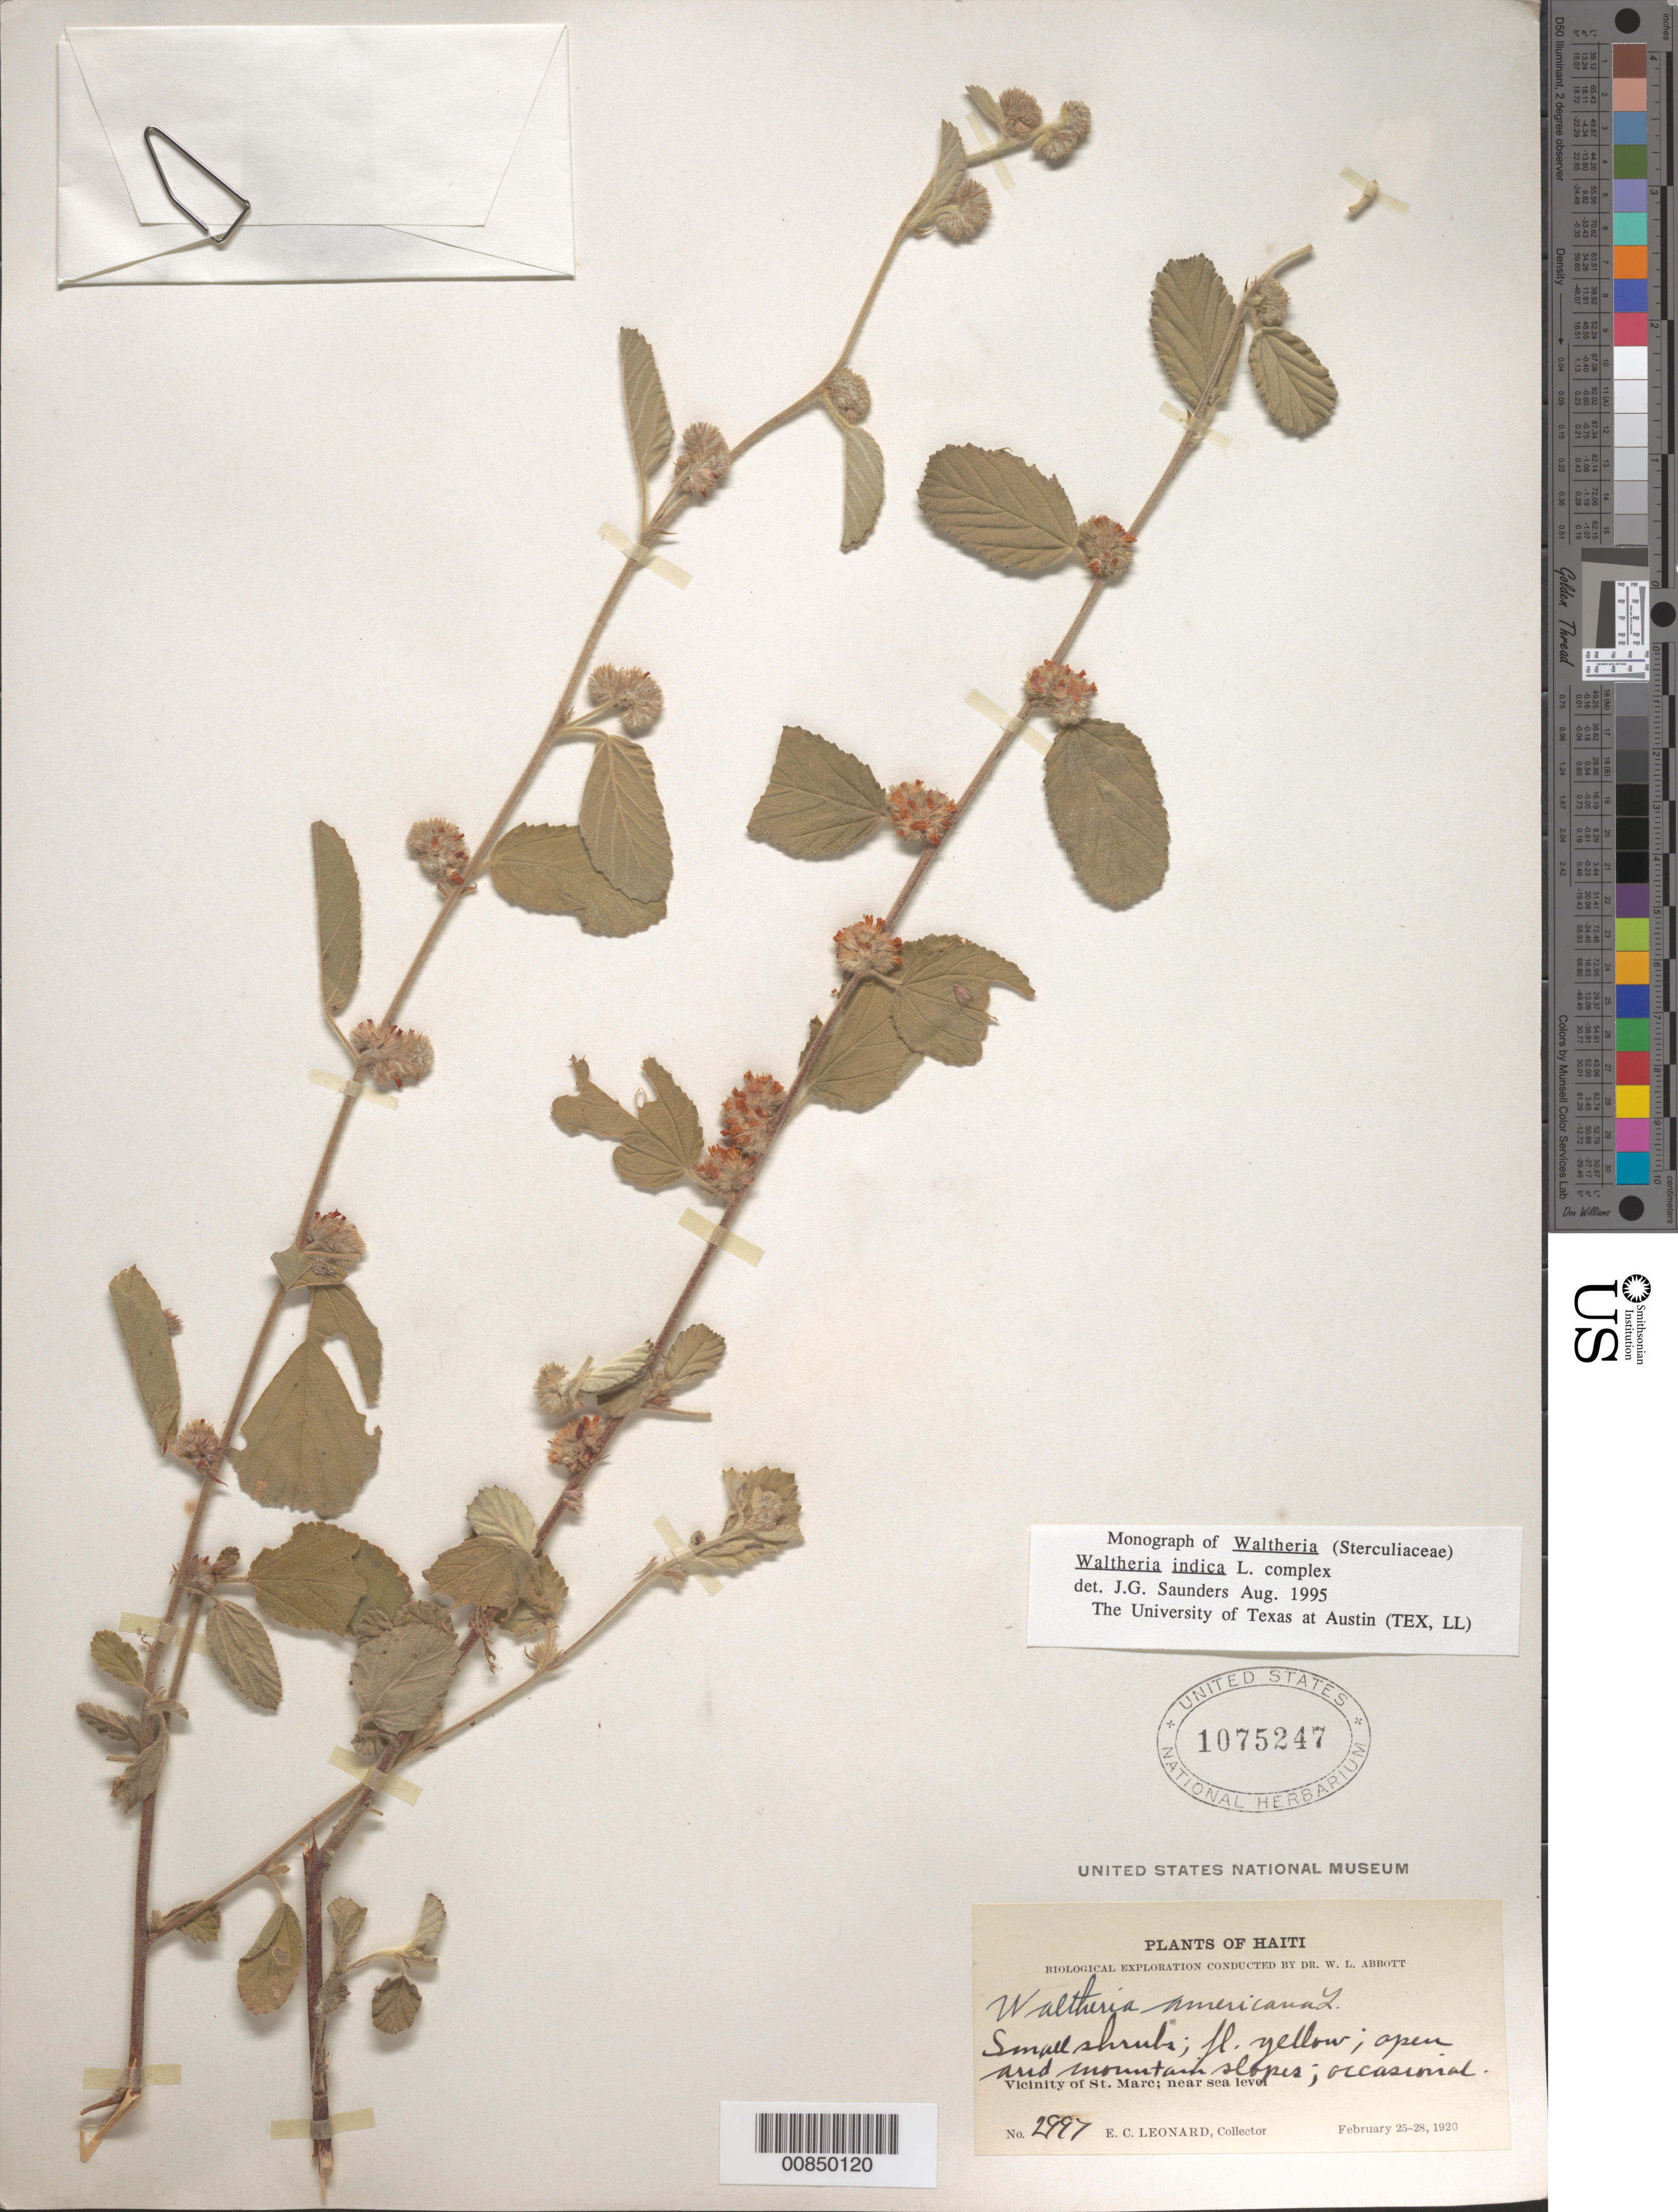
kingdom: Plantae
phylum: Tracheophyta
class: Magnoliopsida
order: Malvales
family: Malvaceae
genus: Waltheria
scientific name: Waltheria indica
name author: L.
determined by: Saunders, J. G.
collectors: E. C. Leonard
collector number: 2997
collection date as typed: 25 Feb 1920 to 28 Feb 1920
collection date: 1920-02-25/1920-02-28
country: Haiti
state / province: Artibonite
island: Hispaniola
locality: Vicinity of St. Marc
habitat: Open arid mountain slopes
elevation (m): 0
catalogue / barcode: US 1075247